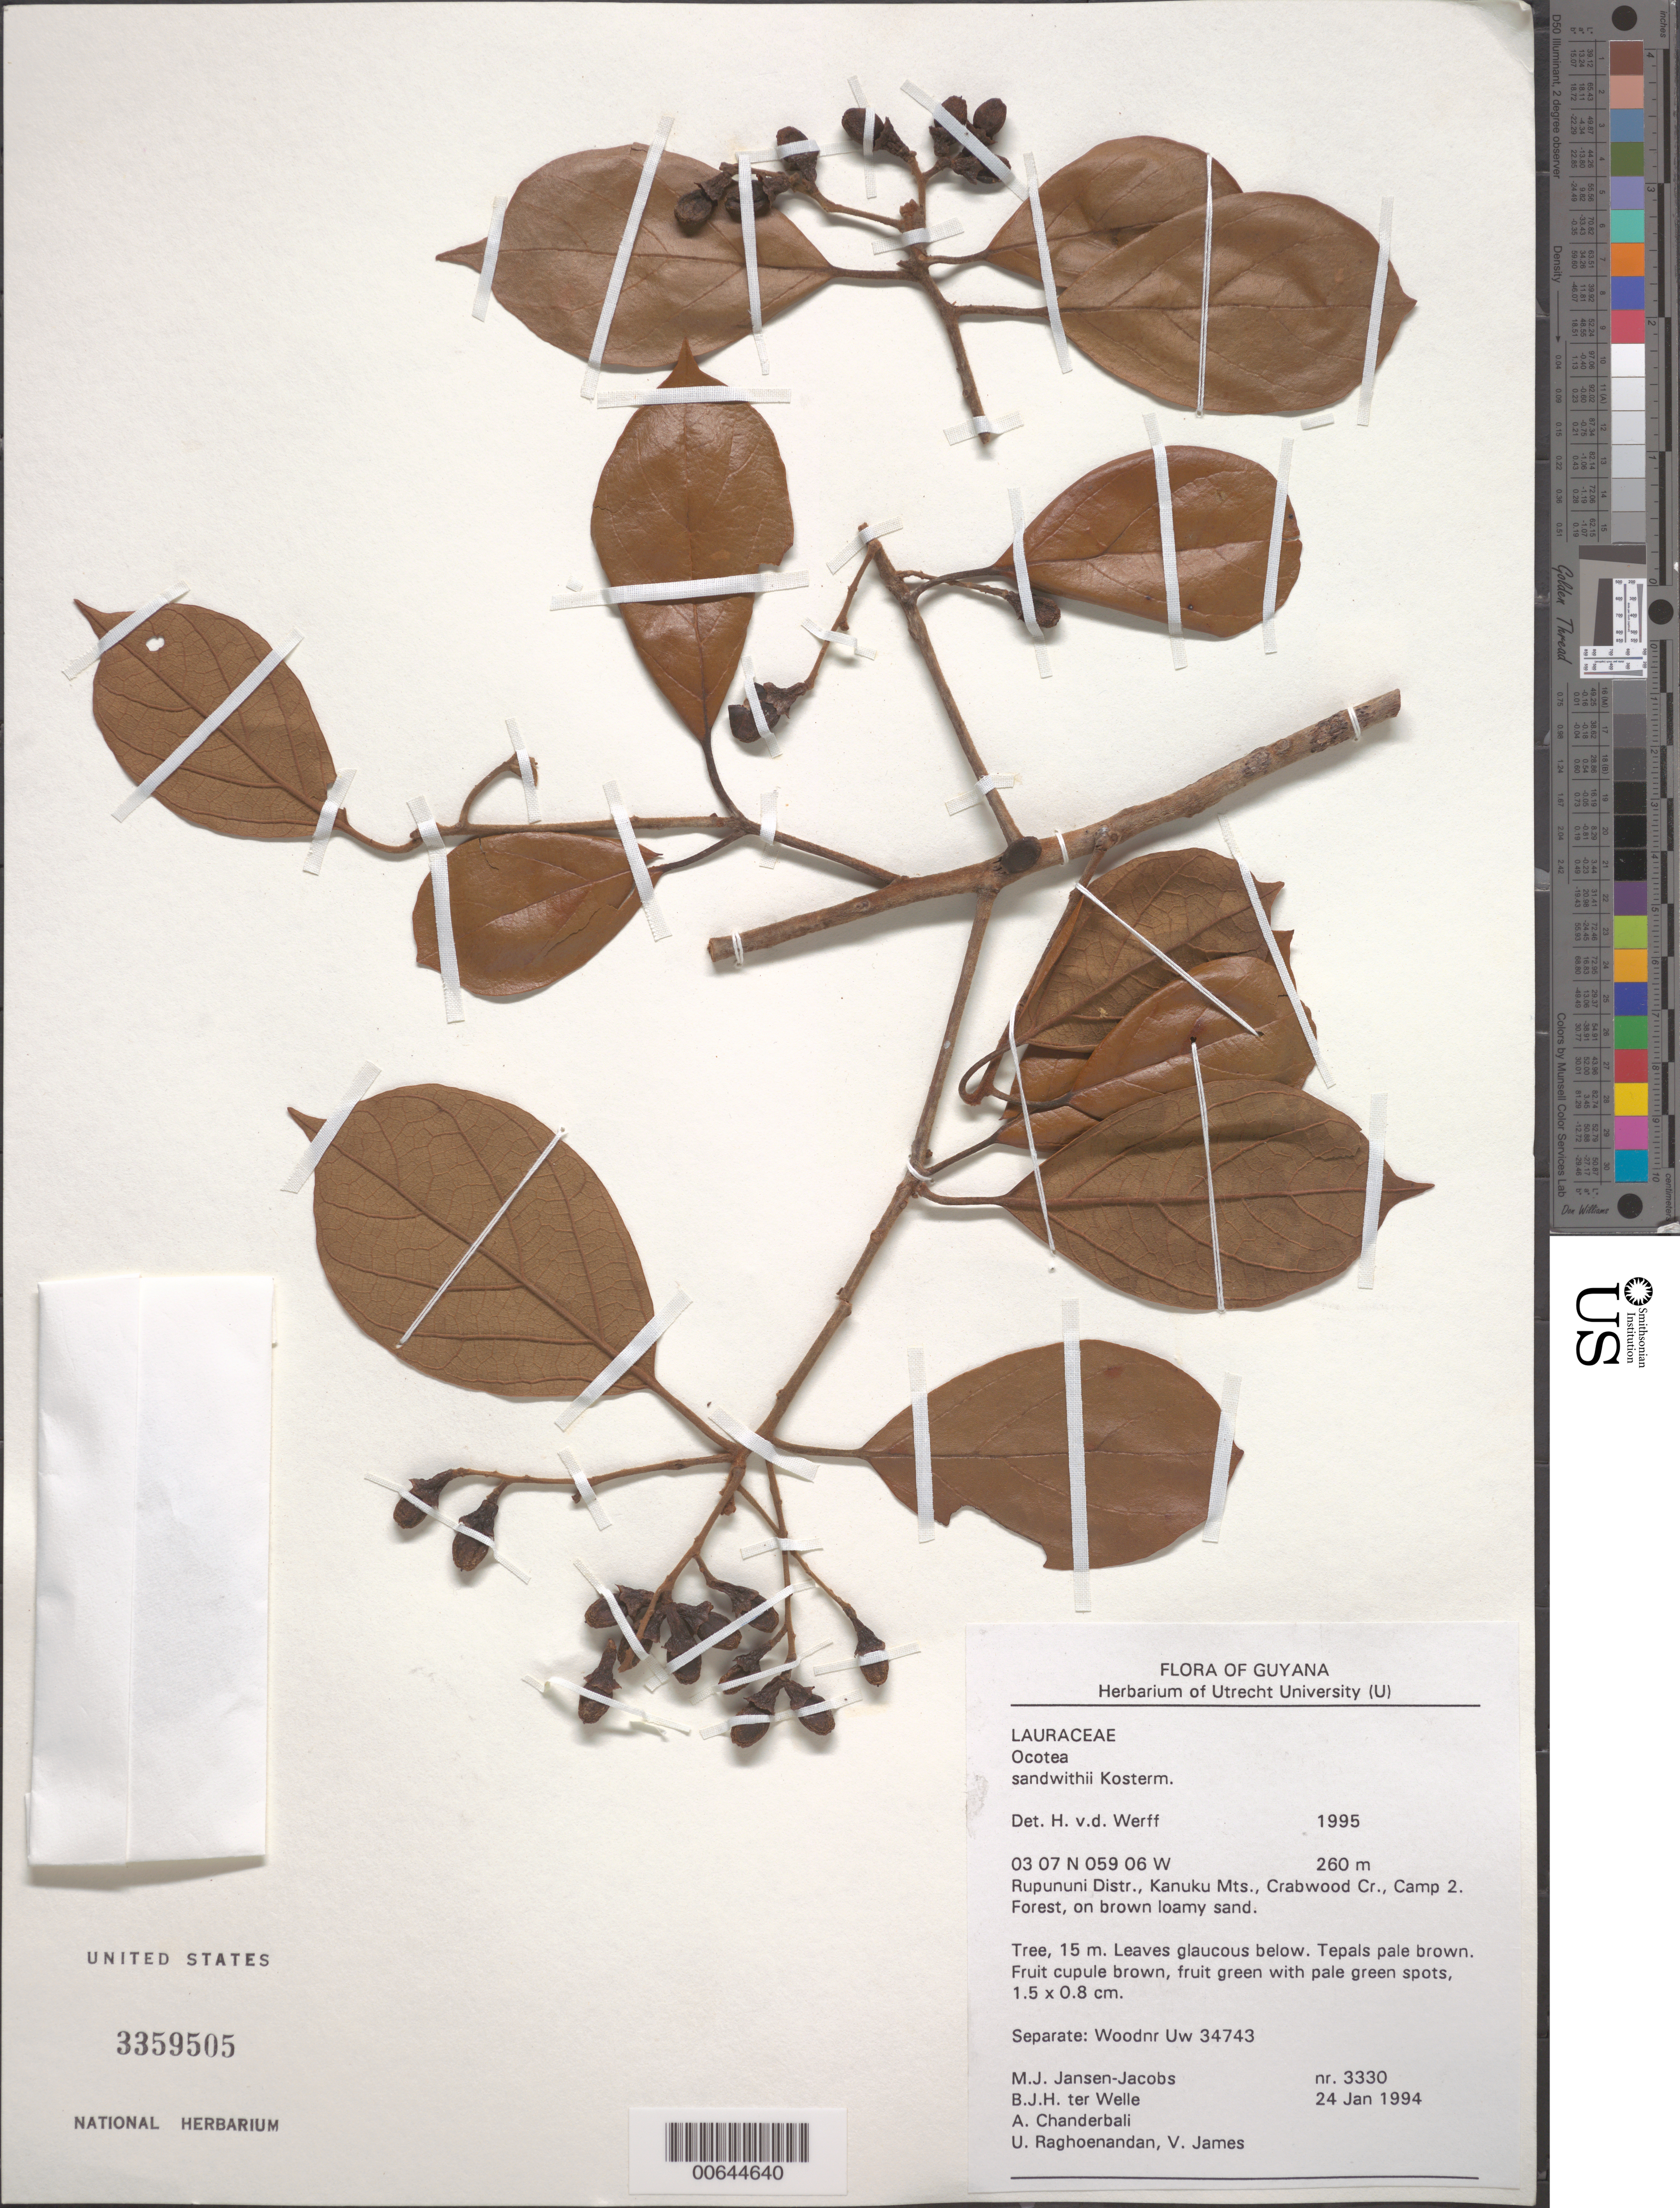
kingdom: Plantae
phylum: Tracheophyta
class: Magnoliopsida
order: Laurales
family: Lauraceae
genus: Ocotea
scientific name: Ocotea sandwithii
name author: Kosterm.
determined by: van der Werff, H., (MO), Missouri Botanical Garden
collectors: M. J. Jansen-Jacobs, B. Welle, A. S. Chanderbali, U. Raghoenandan & V. James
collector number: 3330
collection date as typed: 24-Jan-94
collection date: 1994-01-24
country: Guyana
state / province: U. Takutu-U. Essequibo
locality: Crabwood Cr., Camp 2, Kanuku Mts., Rupununi District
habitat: Forest, on brown loamy sand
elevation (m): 260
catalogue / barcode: US 3359505